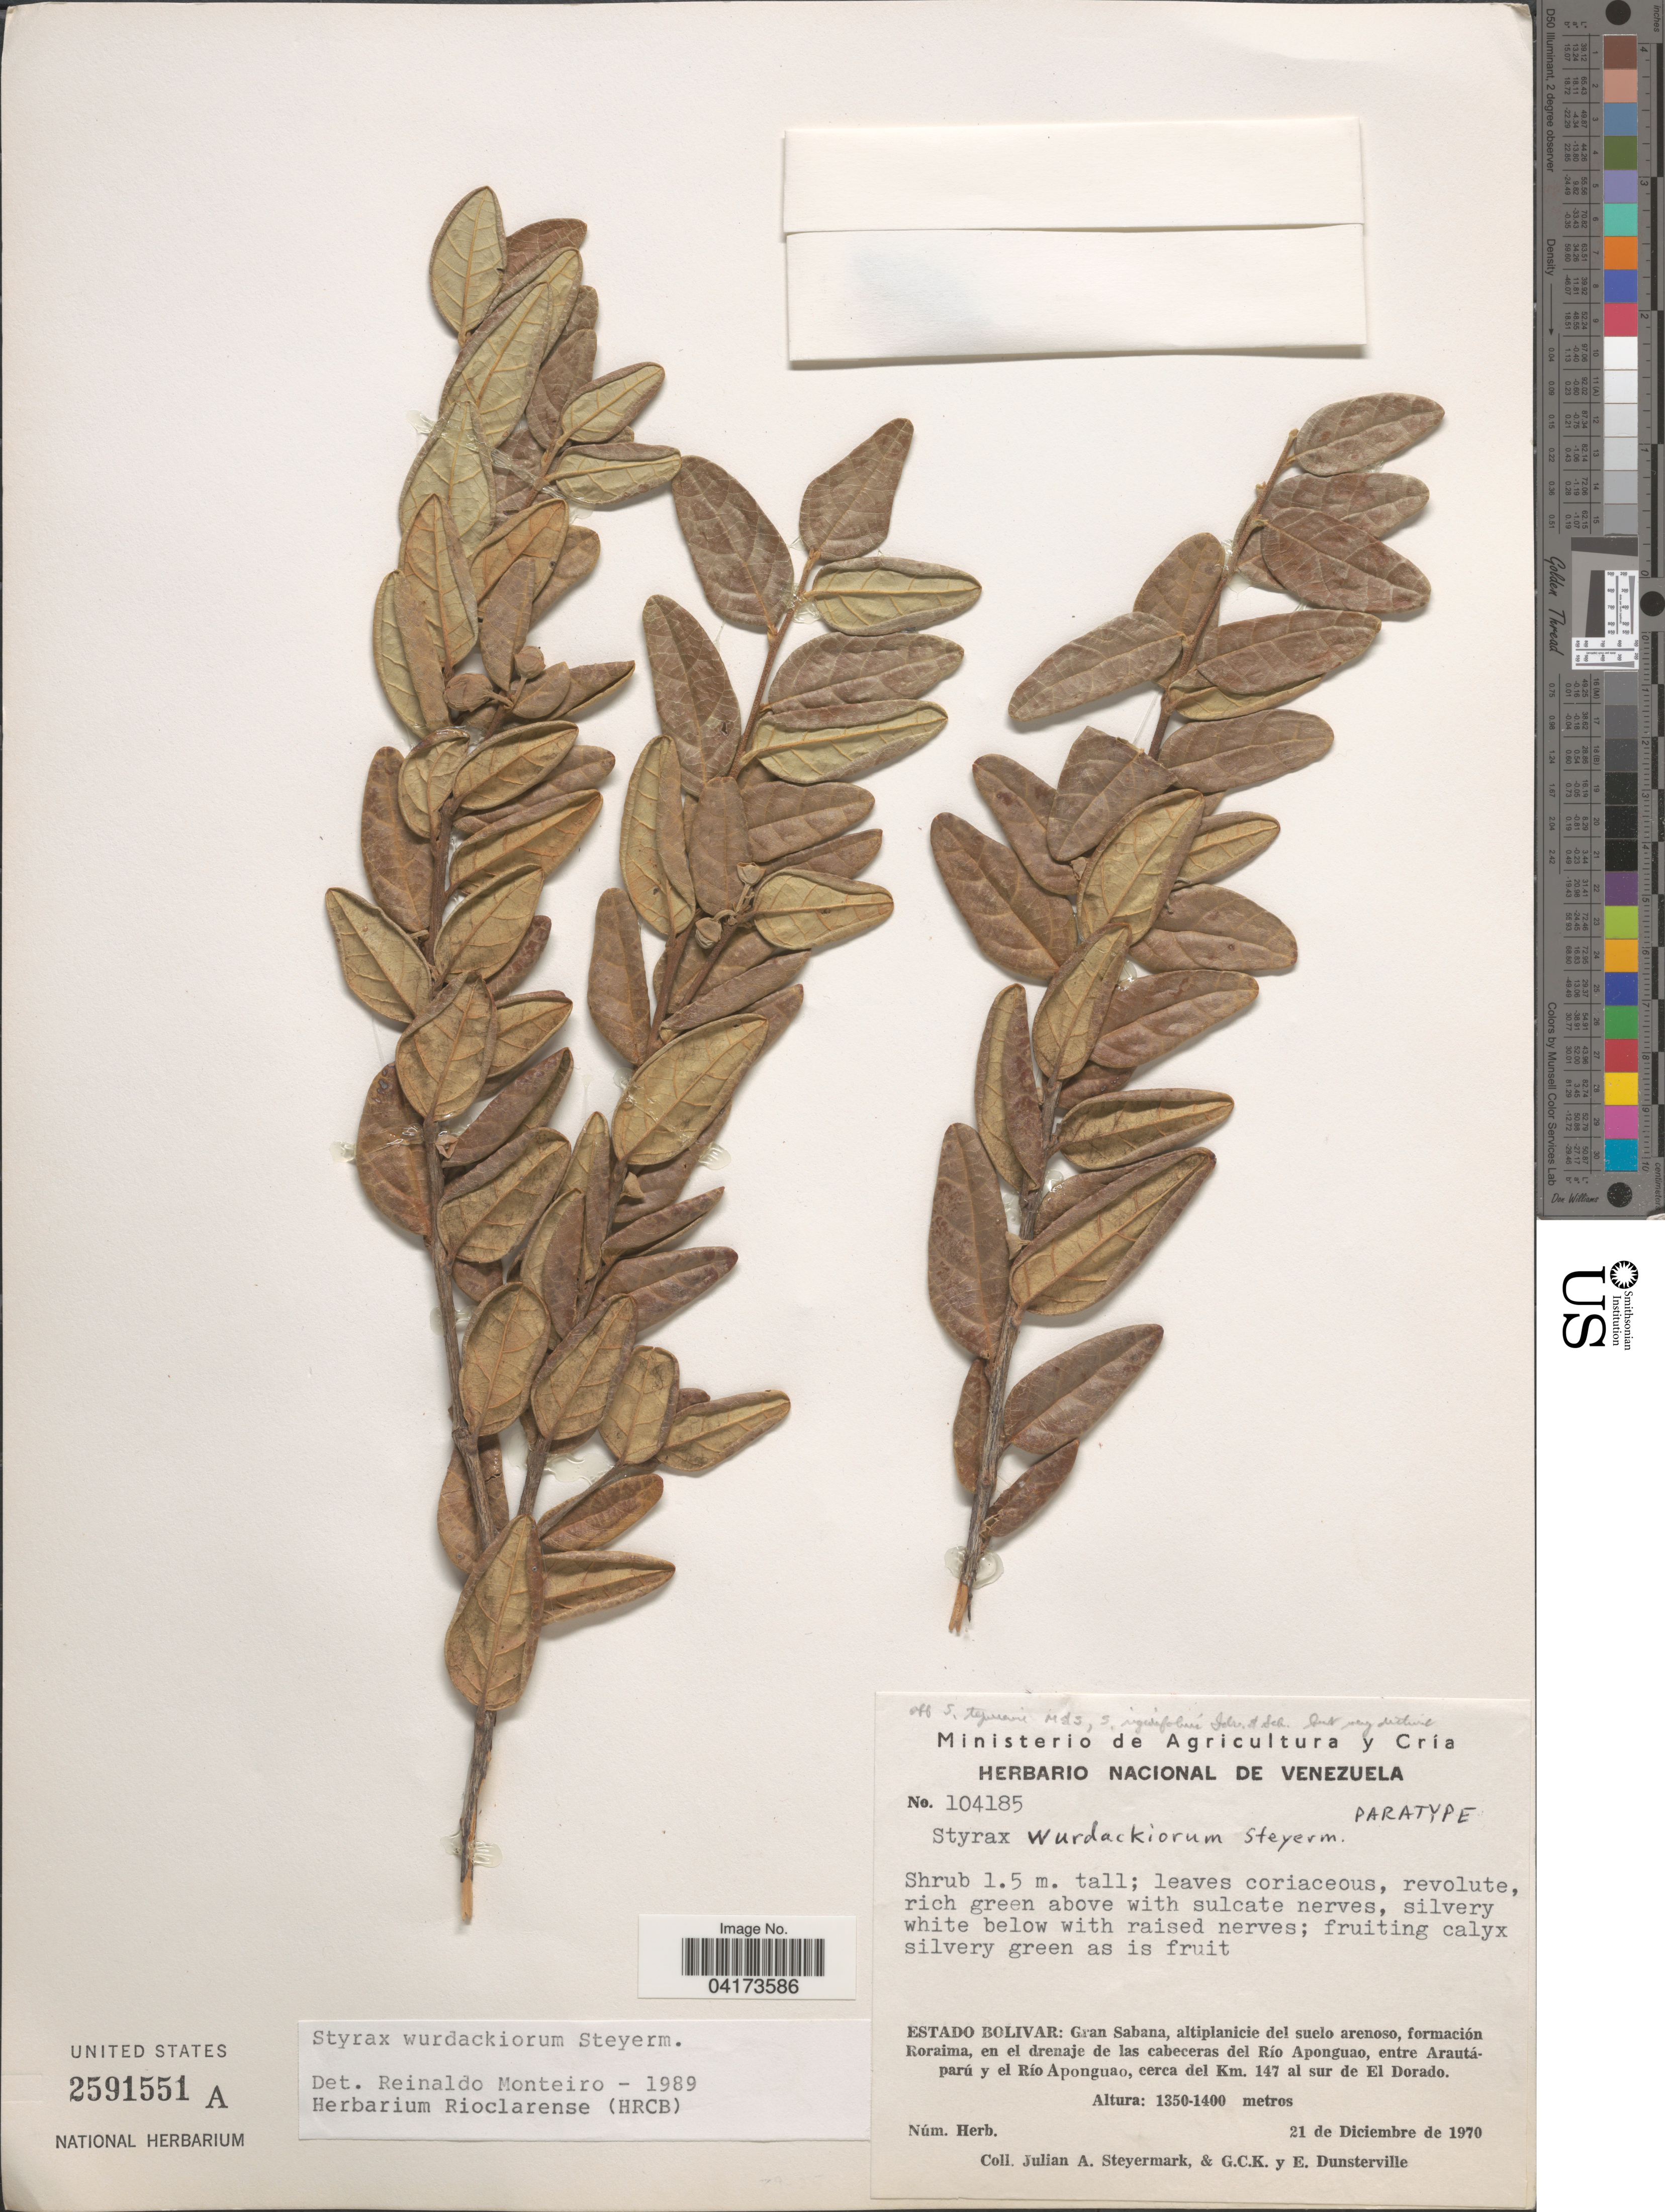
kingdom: Plantae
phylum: Tracheophyta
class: Magnoliopsida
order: Ericales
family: Styracaceae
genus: Styrax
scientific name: Styrax wurdackiorum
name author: Steyerm.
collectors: J. Steyermark, G. C. K. Dunsterville & E. Dunsterville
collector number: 104185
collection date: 1970-12-21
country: Venezuela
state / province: Bolivar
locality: Gran Sabana, altiplanicie del suelo arenoso, formación Roraima, en el drenaje de las cabeceras del Río Aponguao, entre Arautáparú y el Río Aponguao, cerca del Km. 147 al sur de El Dorado.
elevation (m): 1350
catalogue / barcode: US 2591551A